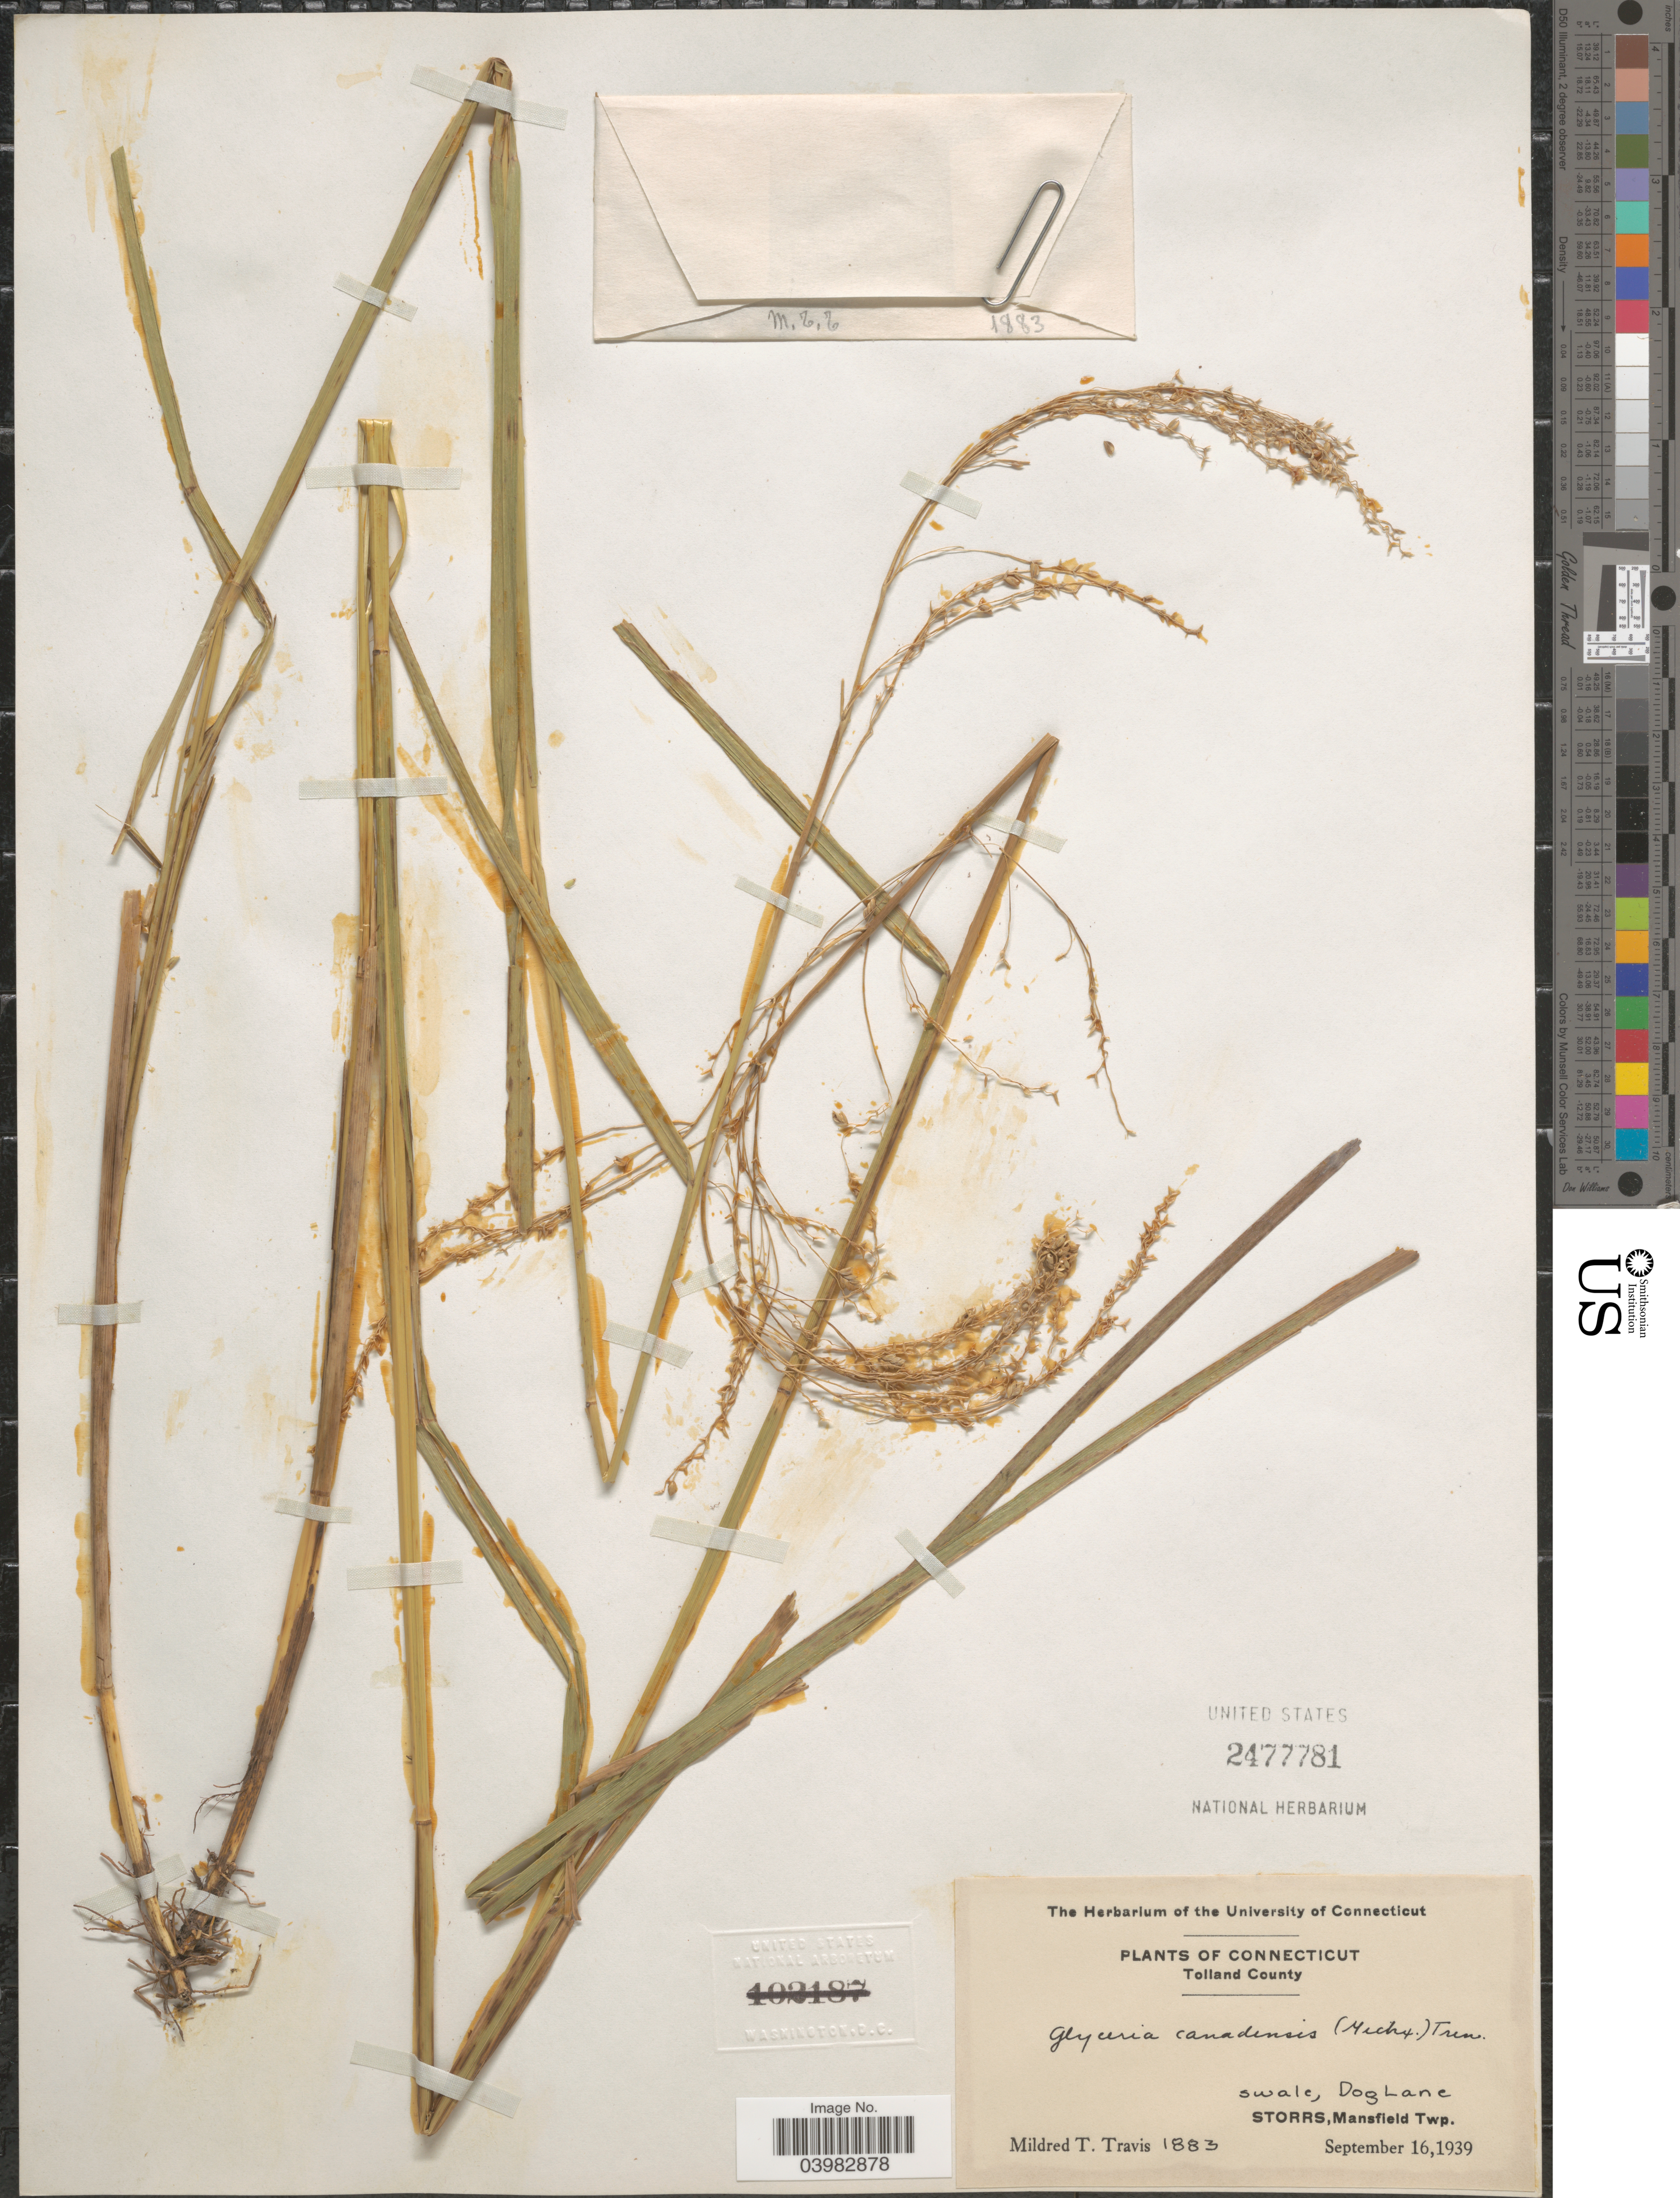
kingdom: Plantae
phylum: Tracheophyta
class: Liliopsida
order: Poales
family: Poaceae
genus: Glyceria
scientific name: Glyceria canadensis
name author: (Michx.) Trin.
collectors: M. Travis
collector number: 1883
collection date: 1939-09-16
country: United States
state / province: Connecticut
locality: Tolland County. Dog Lane. Storrs, Mansfield Twp.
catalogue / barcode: US 2477781